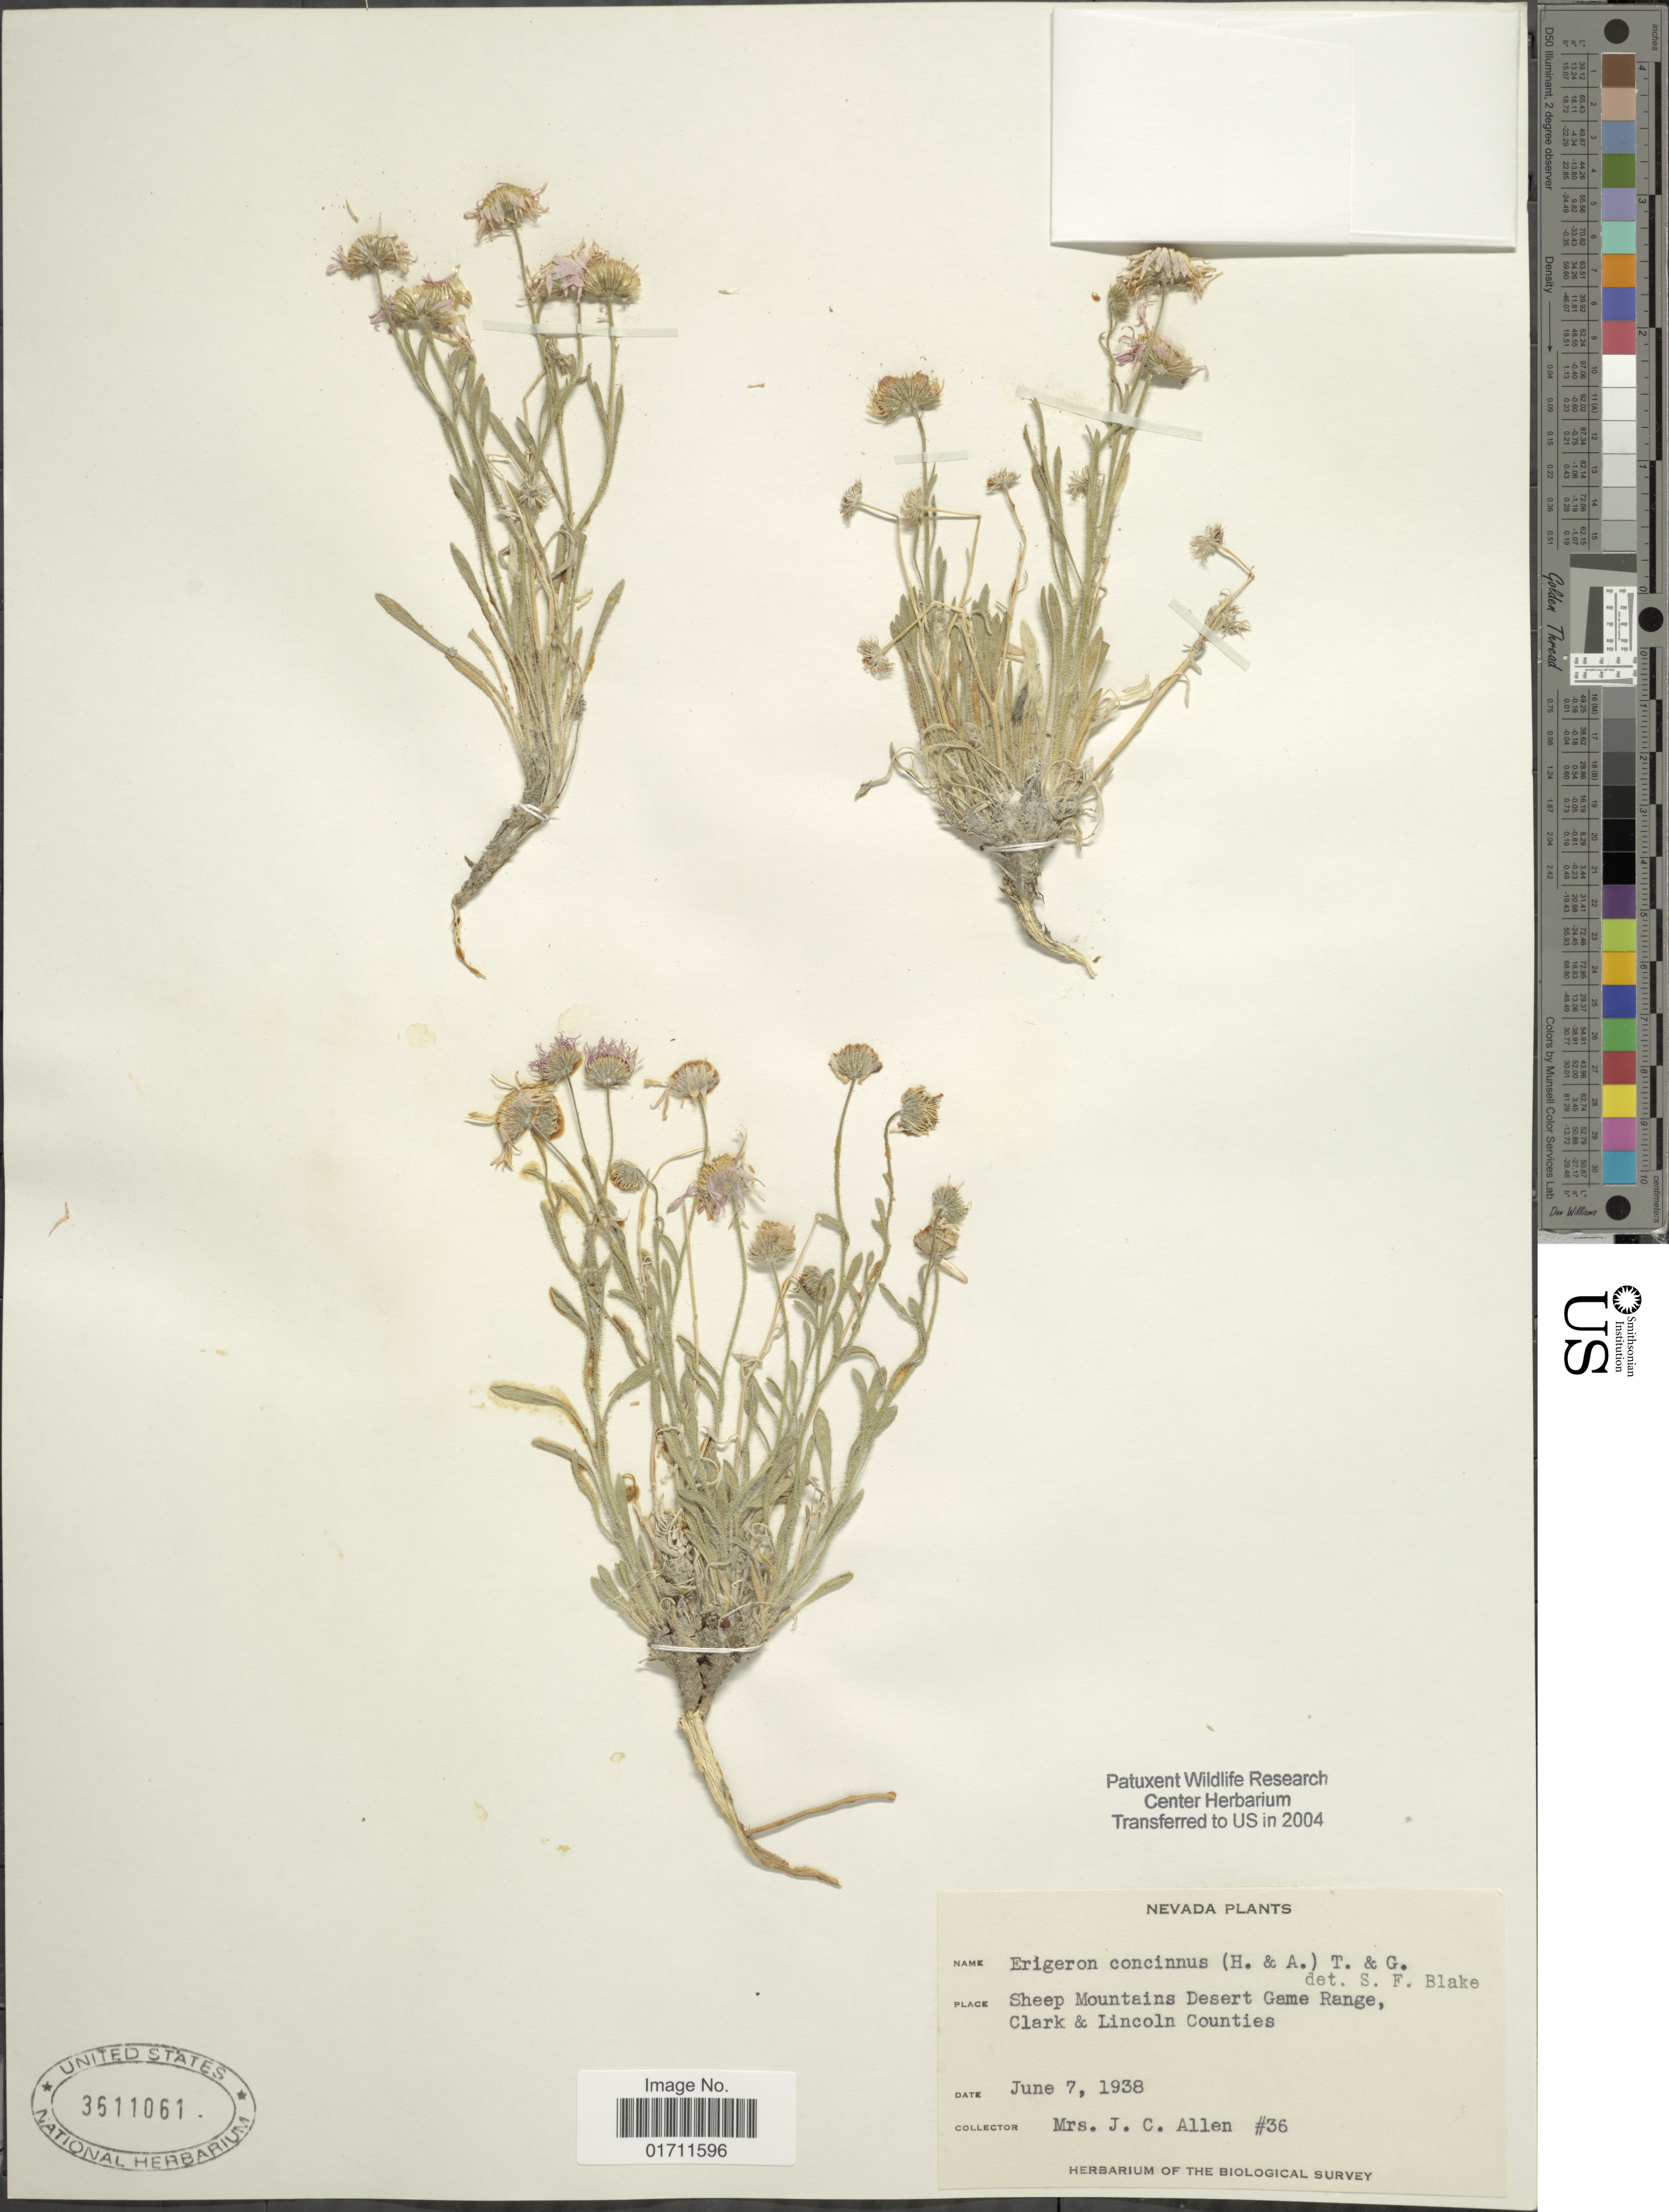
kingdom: Plantae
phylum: Tracheophyta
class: Magnoliopsida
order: Asterales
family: Asteraceae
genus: Erigeron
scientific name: Erigeron concinnus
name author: (Hook. & Arn.) Torr. & A. Gray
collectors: Mrs. J. C. Allen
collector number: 36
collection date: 1938-06-07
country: United States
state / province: Nevada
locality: Sheep Mountains Desert Game Range, Clark & Lincoln Counties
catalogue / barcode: US 3611061